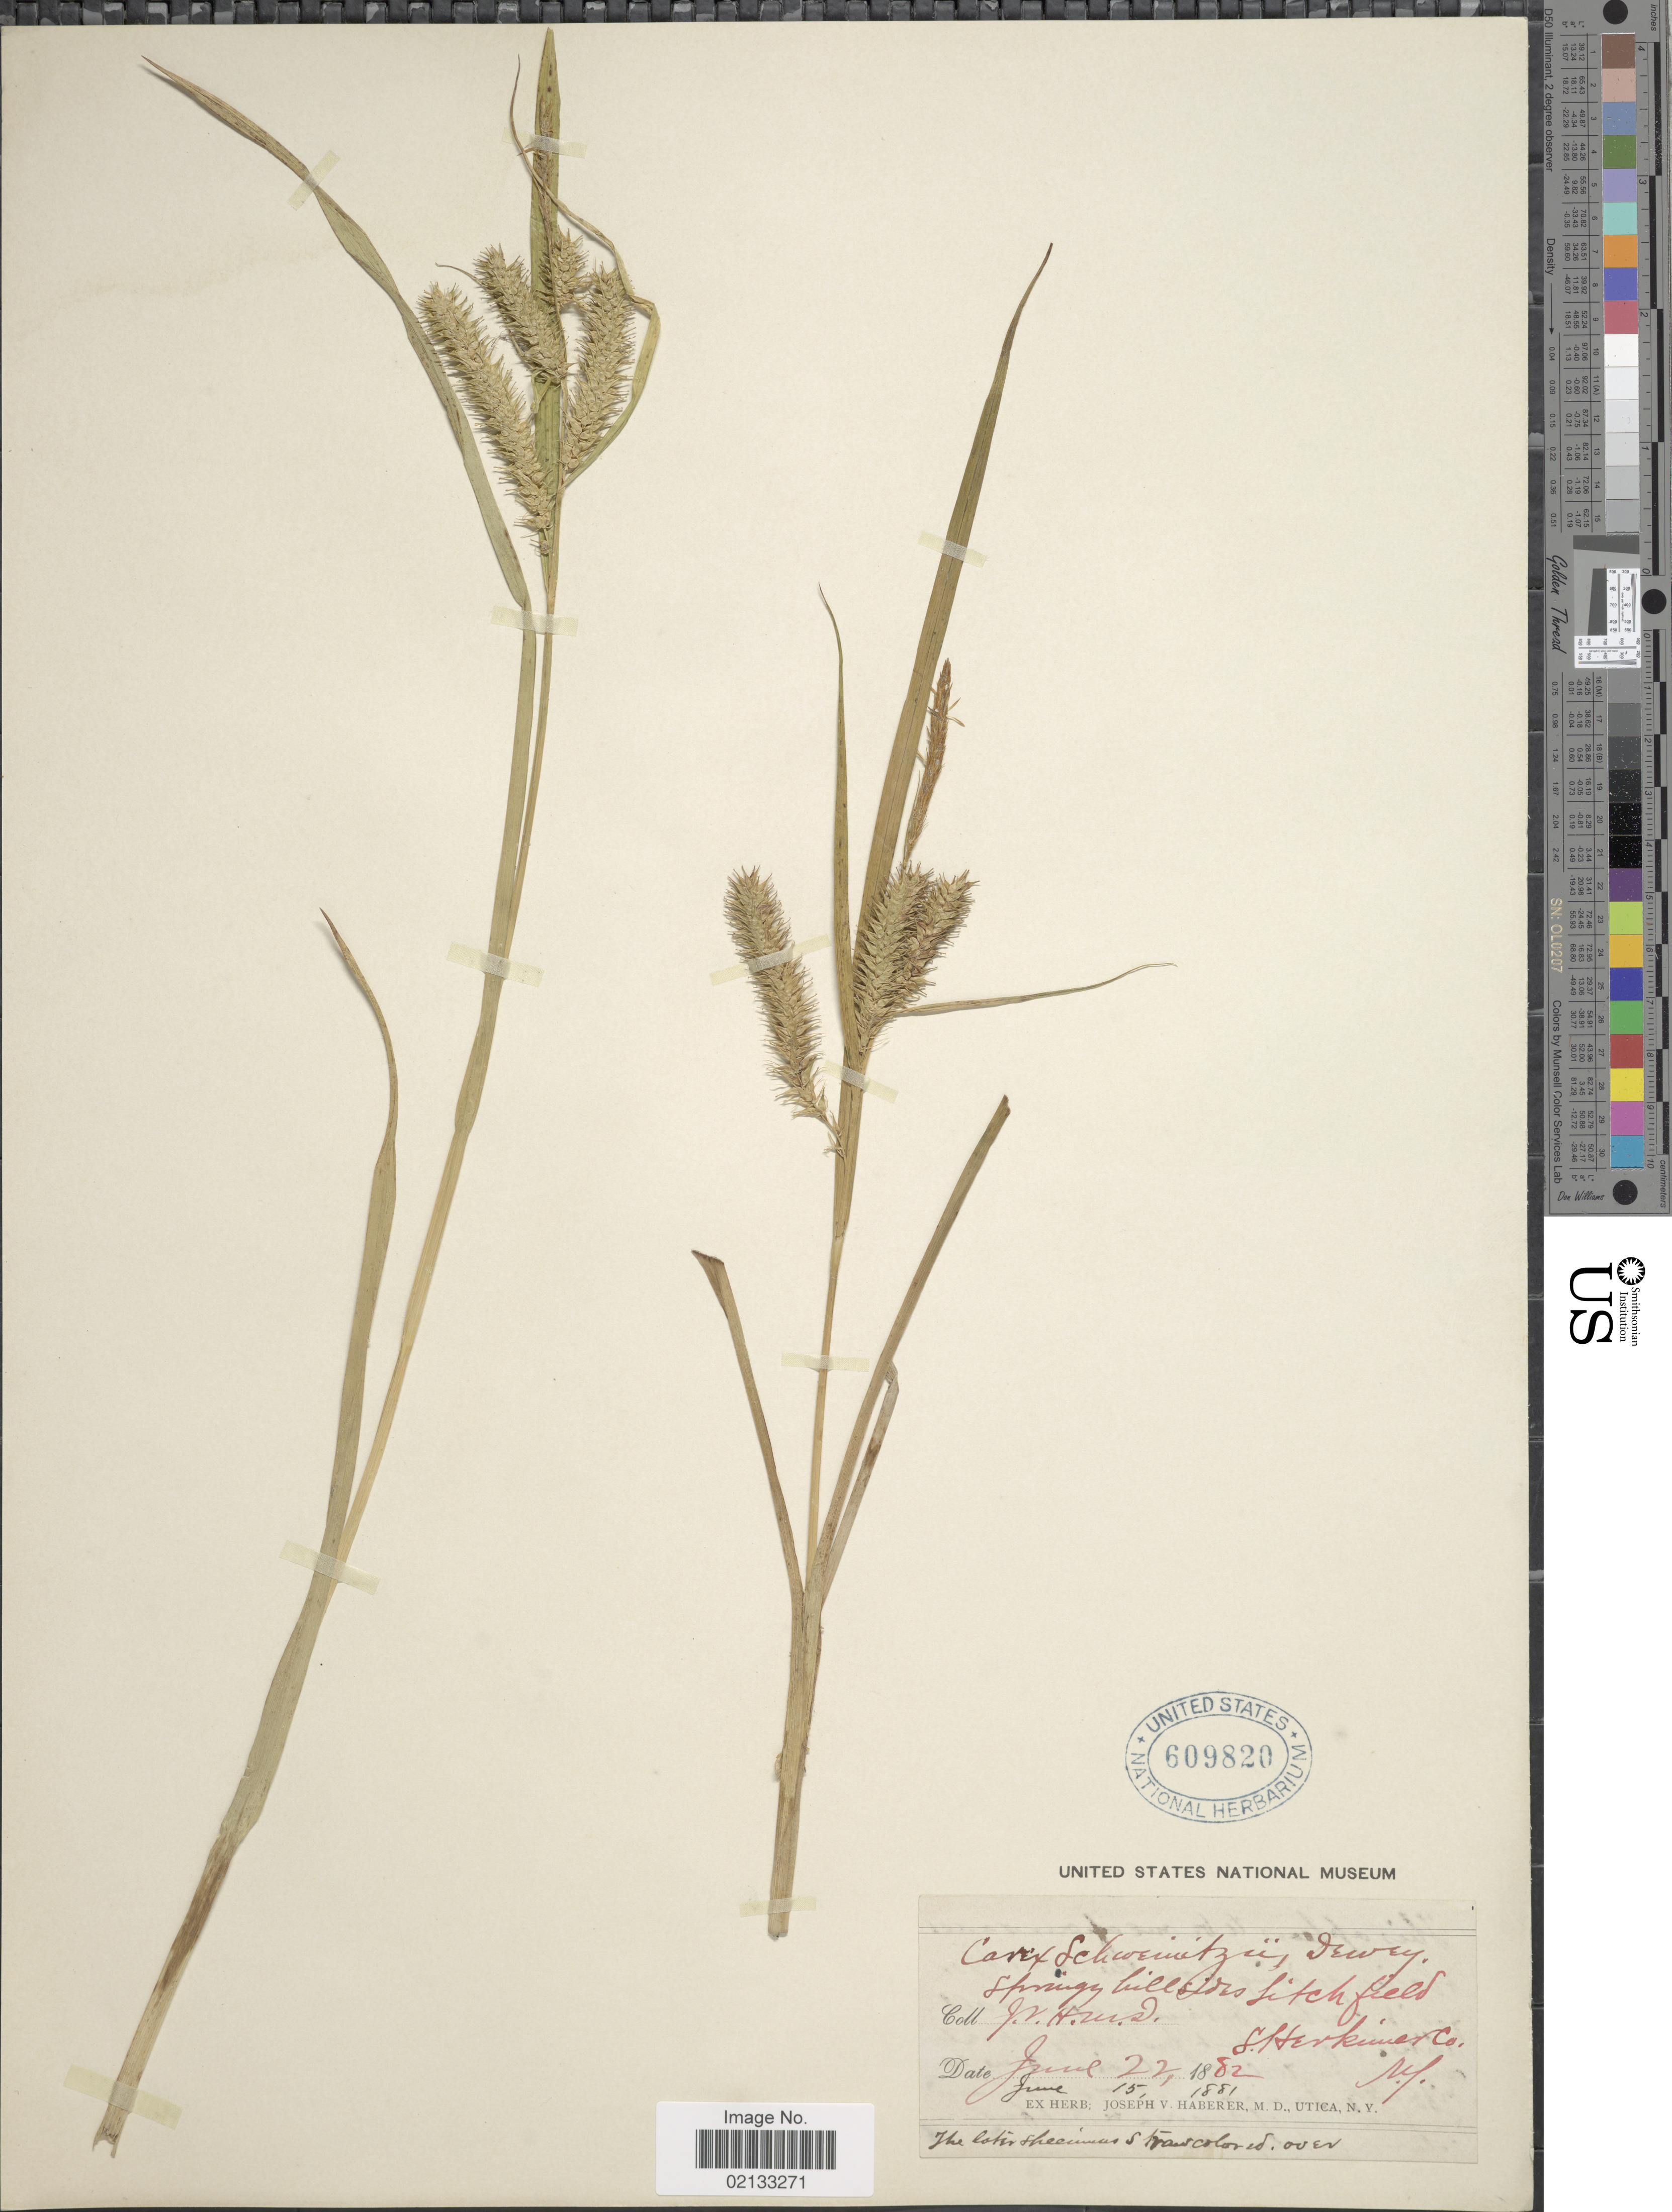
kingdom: Plantae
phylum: Tracheophyta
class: Liliopsida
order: Poales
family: Cyperaceae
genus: Carex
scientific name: Carex schweinitzii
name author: Dewey ex Schwein.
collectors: J. V. Haberer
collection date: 1881-06-15/1882-06-22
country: United States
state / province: New York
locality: Springy hillsides Litch field, S Herkimer Co.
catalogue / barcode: US 609820